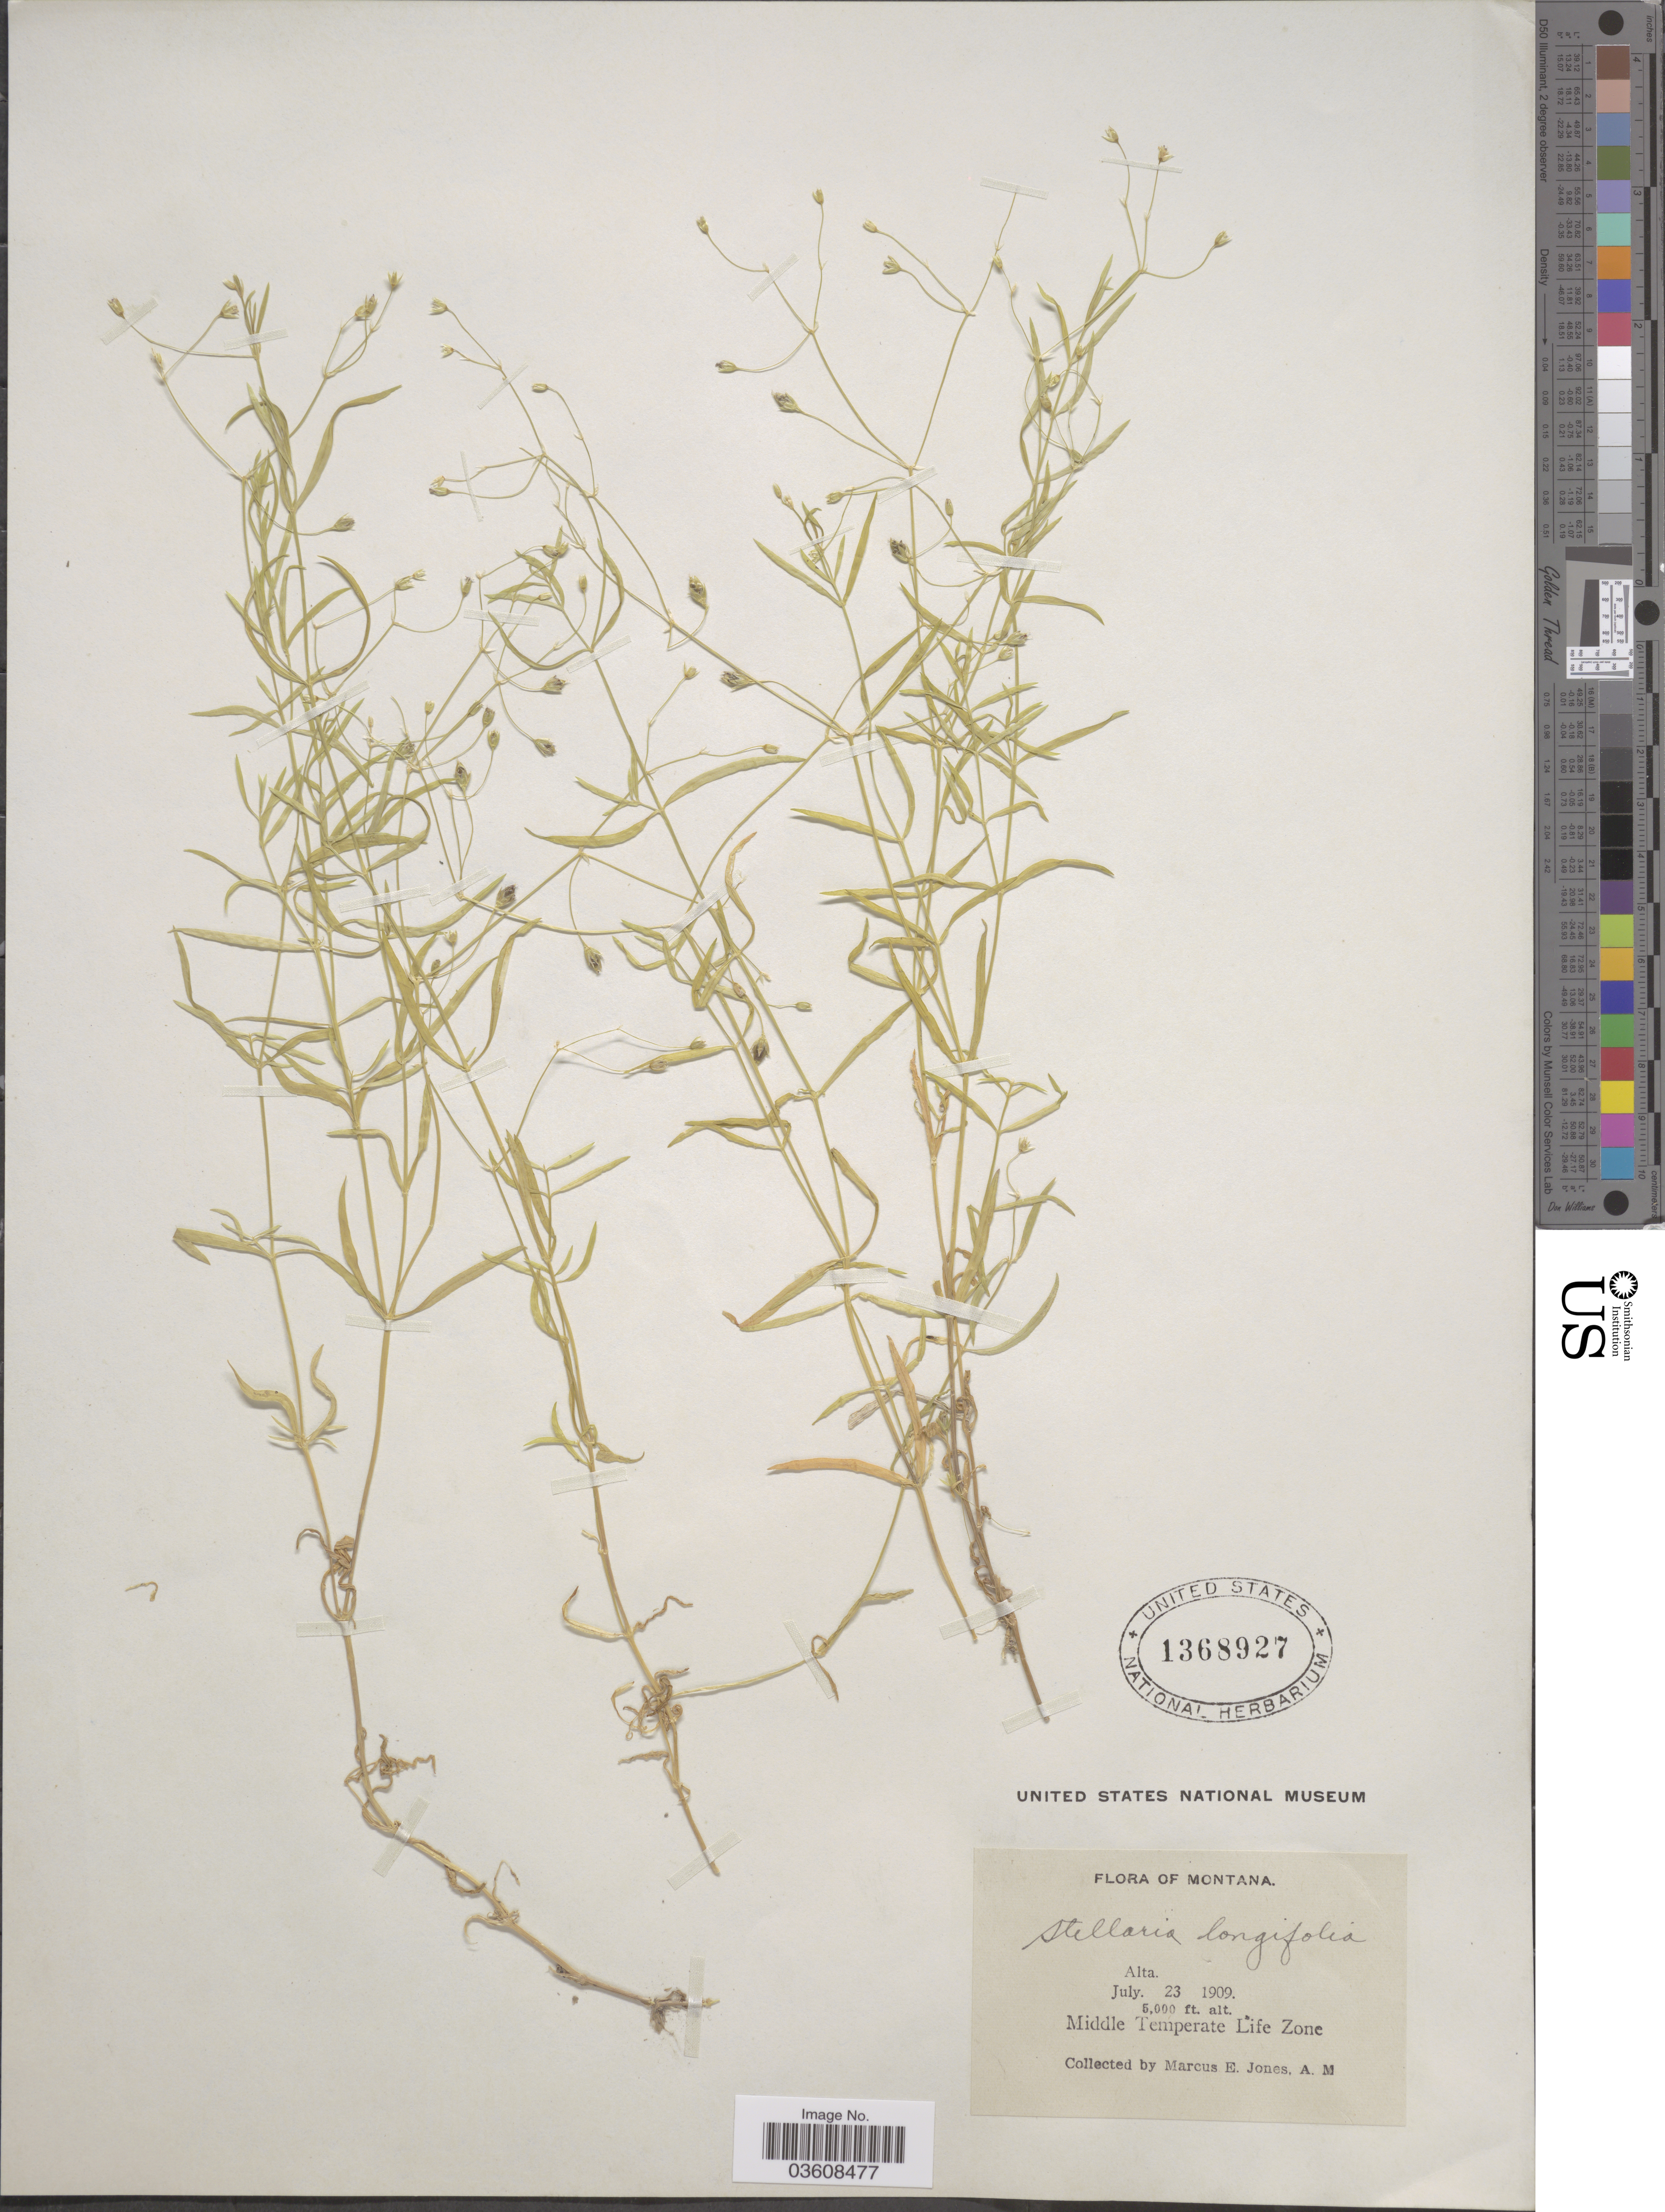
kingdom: Plantae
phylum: Tracheophyta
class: Magnoliopsida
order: Caryophyllales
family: Caryophyllaceae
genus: Stellaria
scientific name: Stellaria longifolia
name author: Muhl. ex Willd.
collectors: M. E. Jones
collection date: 1909-07-23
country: United States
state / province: Montana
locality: Alta.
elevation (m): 1524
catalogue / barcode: US 1368927